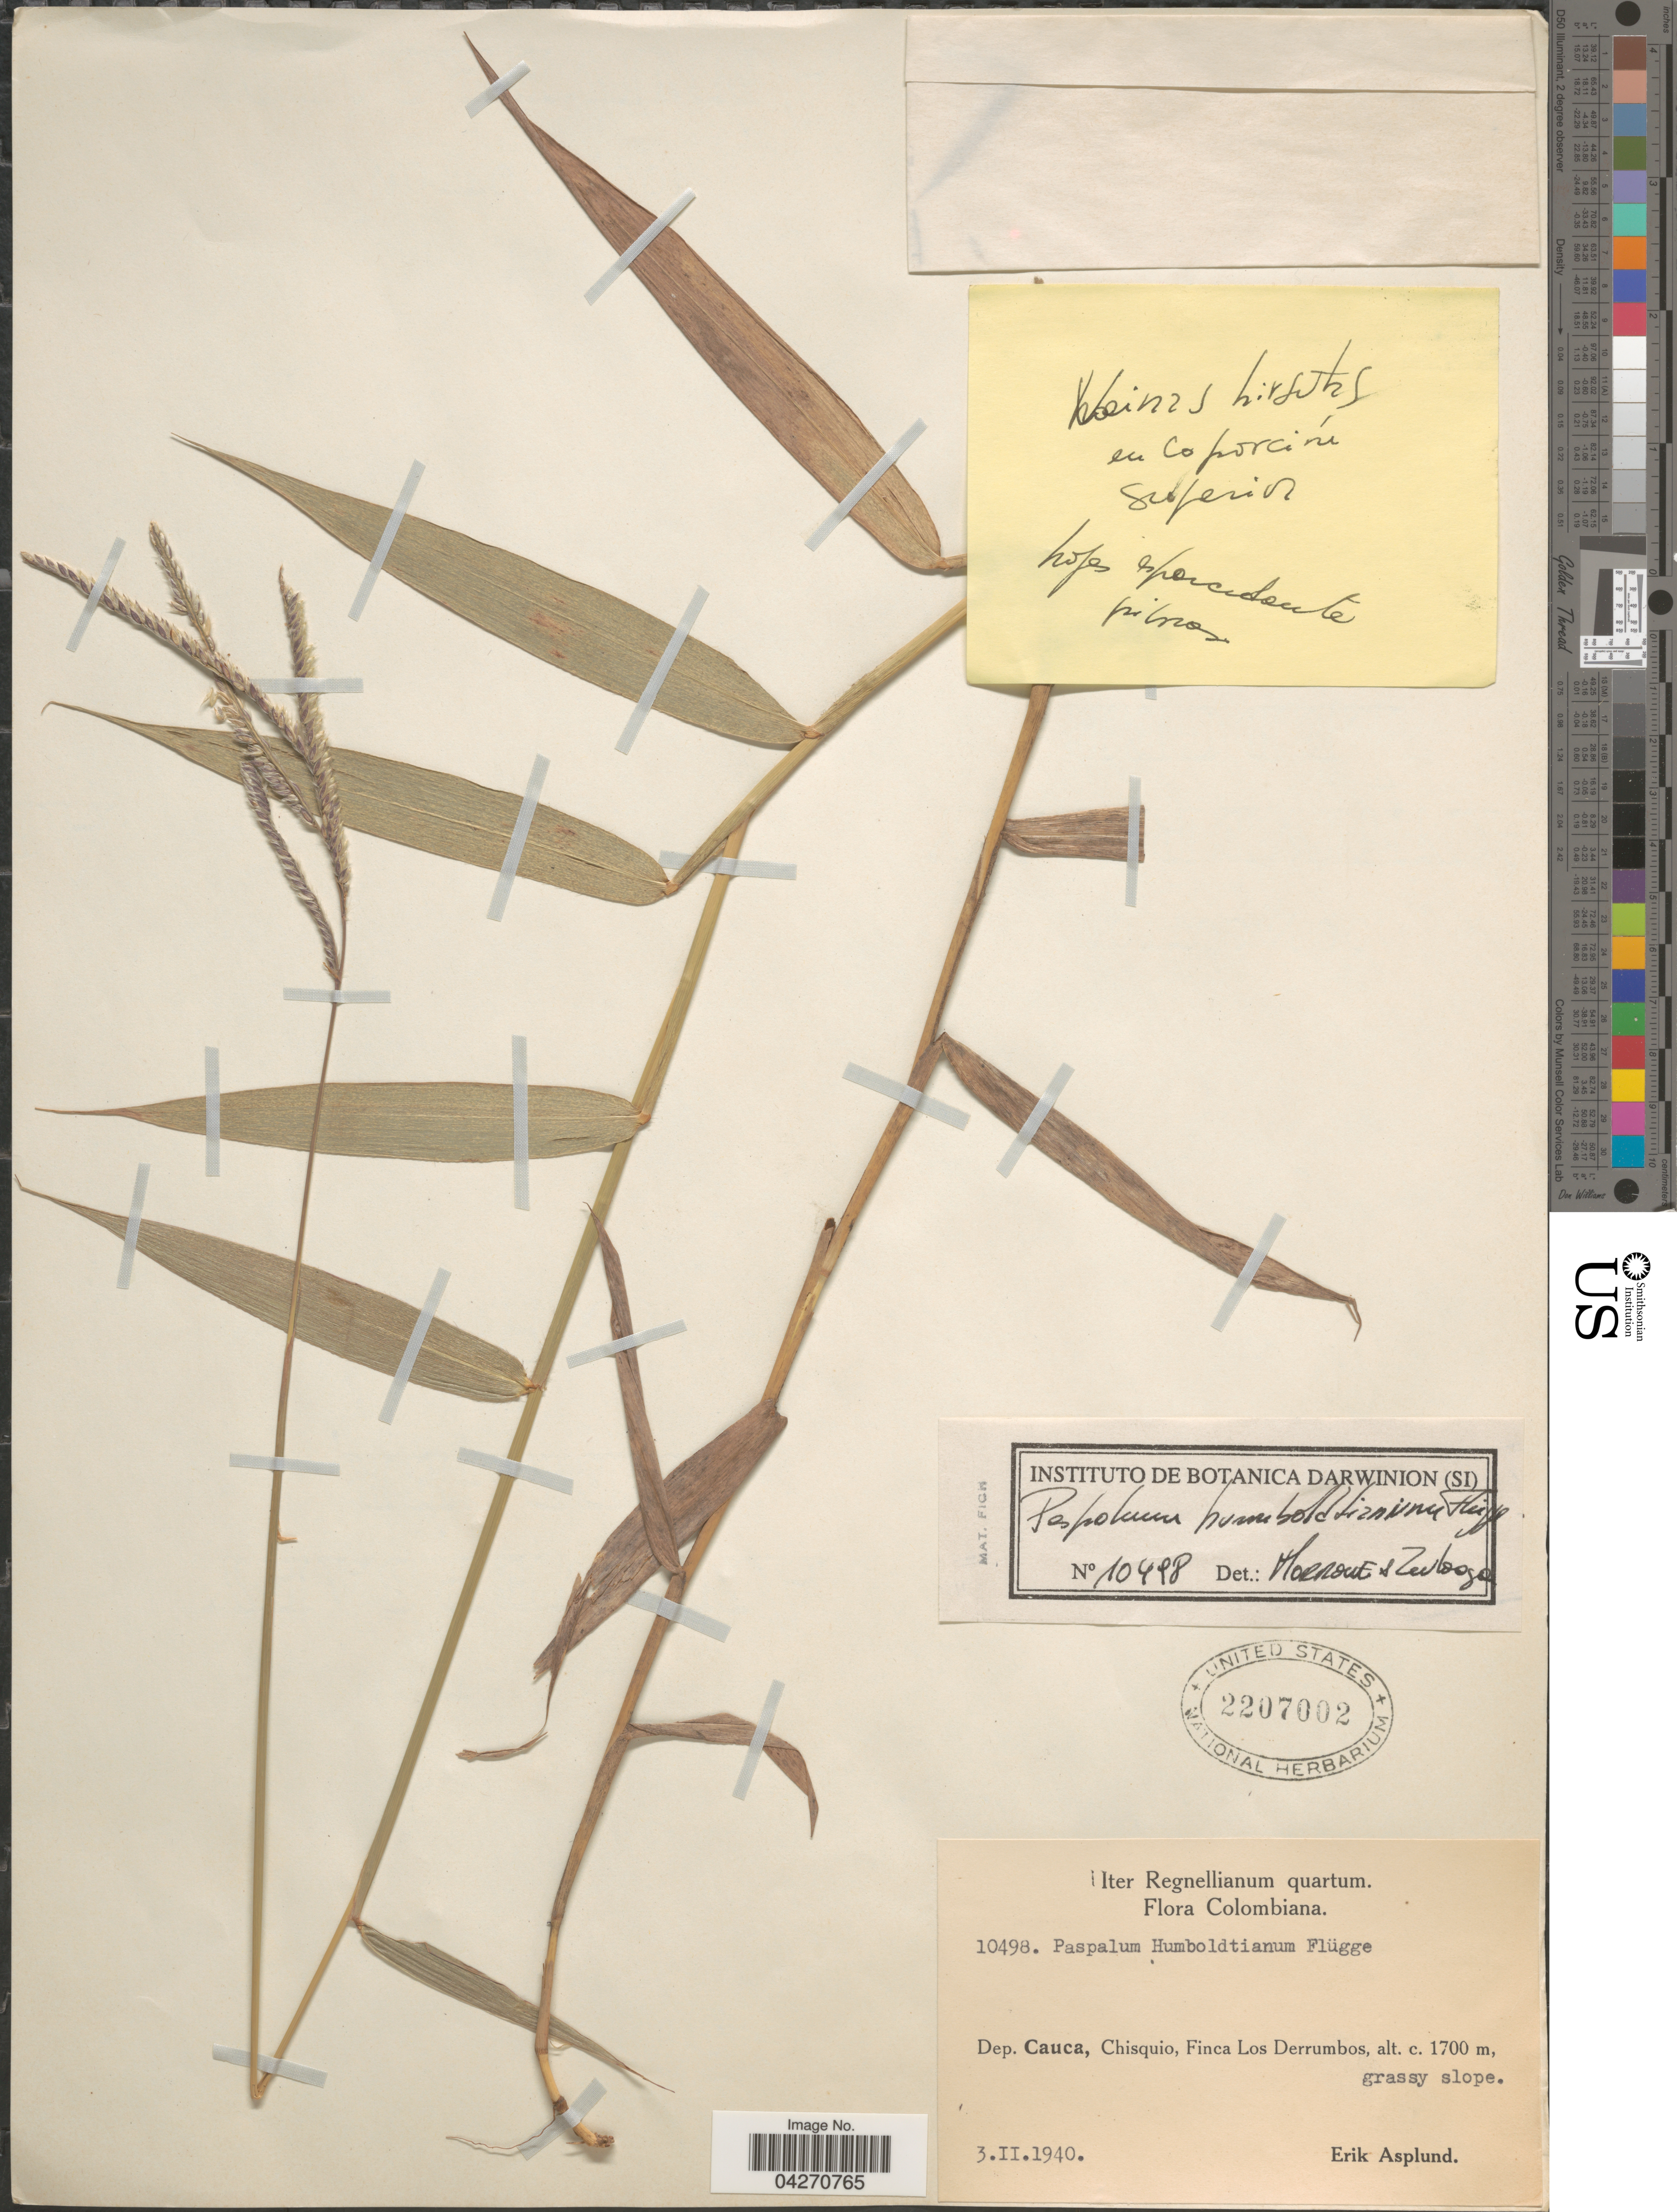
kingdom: Plantae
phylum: Tracheophyta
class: Liliopsida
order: Poales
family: Poaceae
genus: Paspalum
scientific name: Paspalum humboldtianum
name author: Flüggé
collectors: E. Asplund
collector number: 10498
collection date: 1940-02-03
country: Colombia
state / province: Cauca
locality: Iter Regnallianum quartum. Dep. Cauca, Chisquio, Finca Los Derrumbos.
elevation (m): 1700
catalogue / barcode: US 2207002